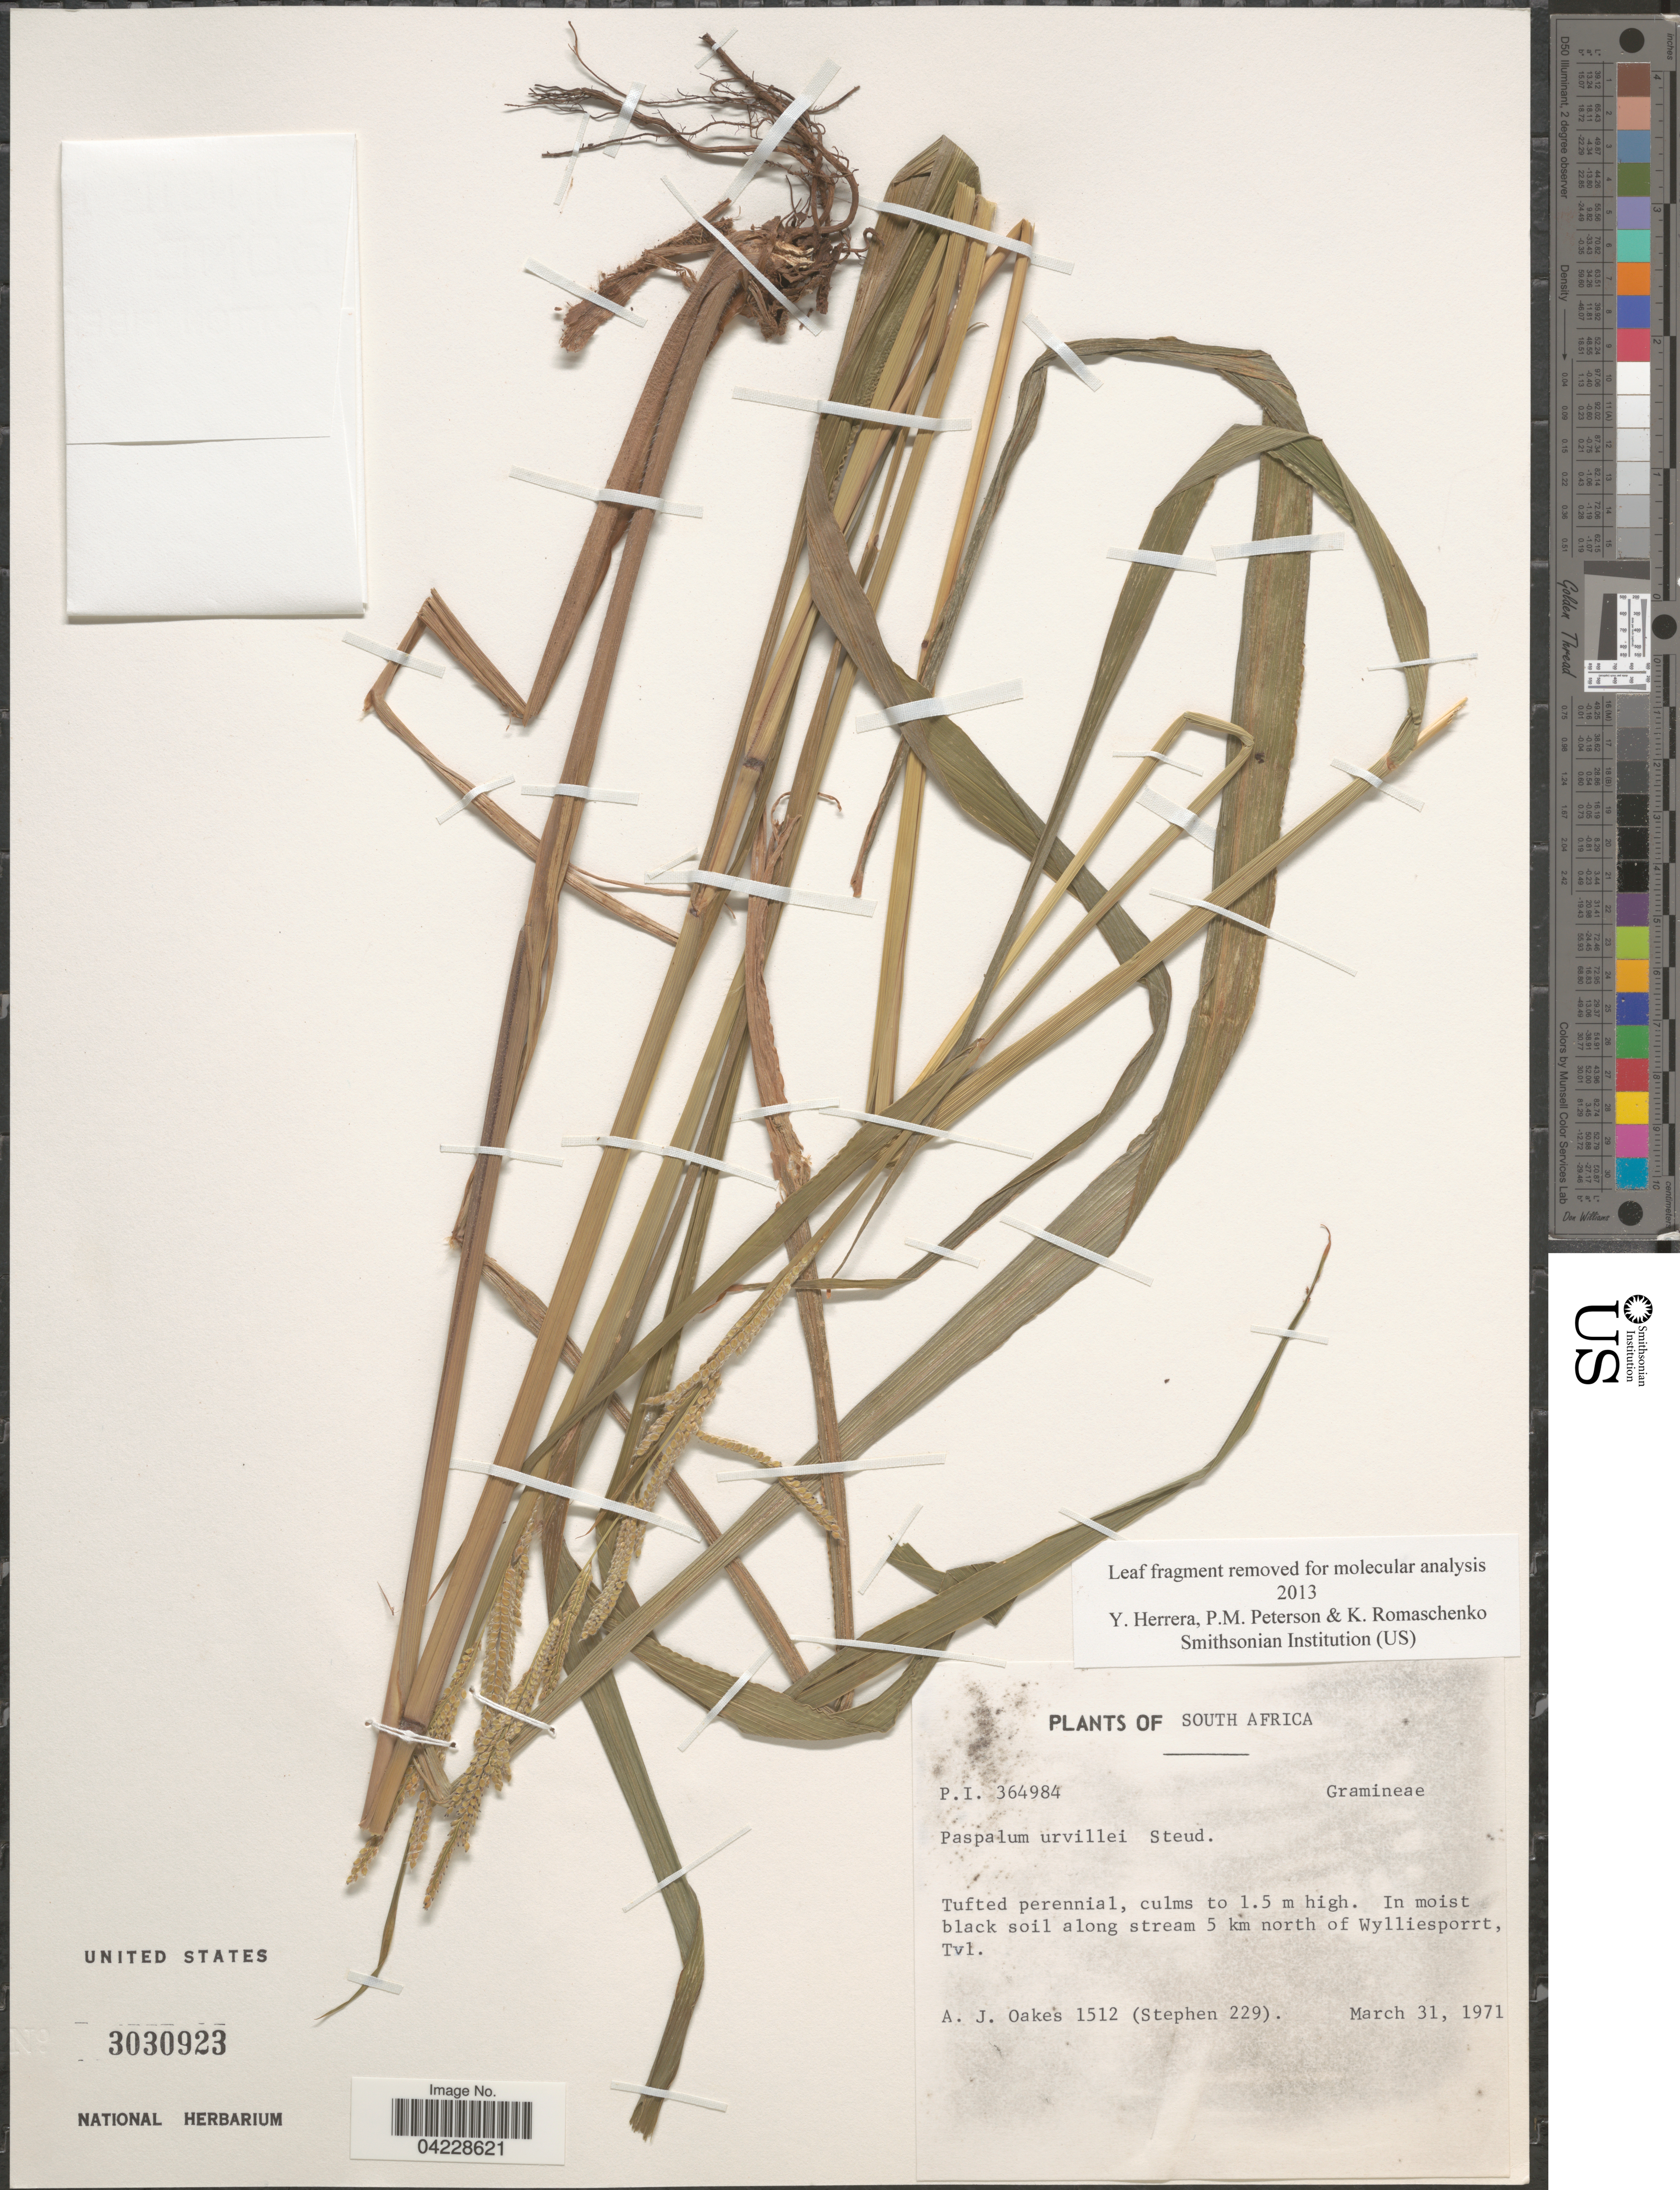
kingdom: Plantae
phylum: Tracheophyta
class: Liliopsida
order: Poales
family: Poaceae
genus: Paspalum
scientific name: Paspalum urvillei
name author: Steud.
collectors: A. Oakes & Stephen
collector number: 1512/229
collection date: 1971-03-31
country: South Africa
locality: In moist black soil along stream 5 km north of Wylliesporrt, Tvl.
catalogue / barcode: US 3030923